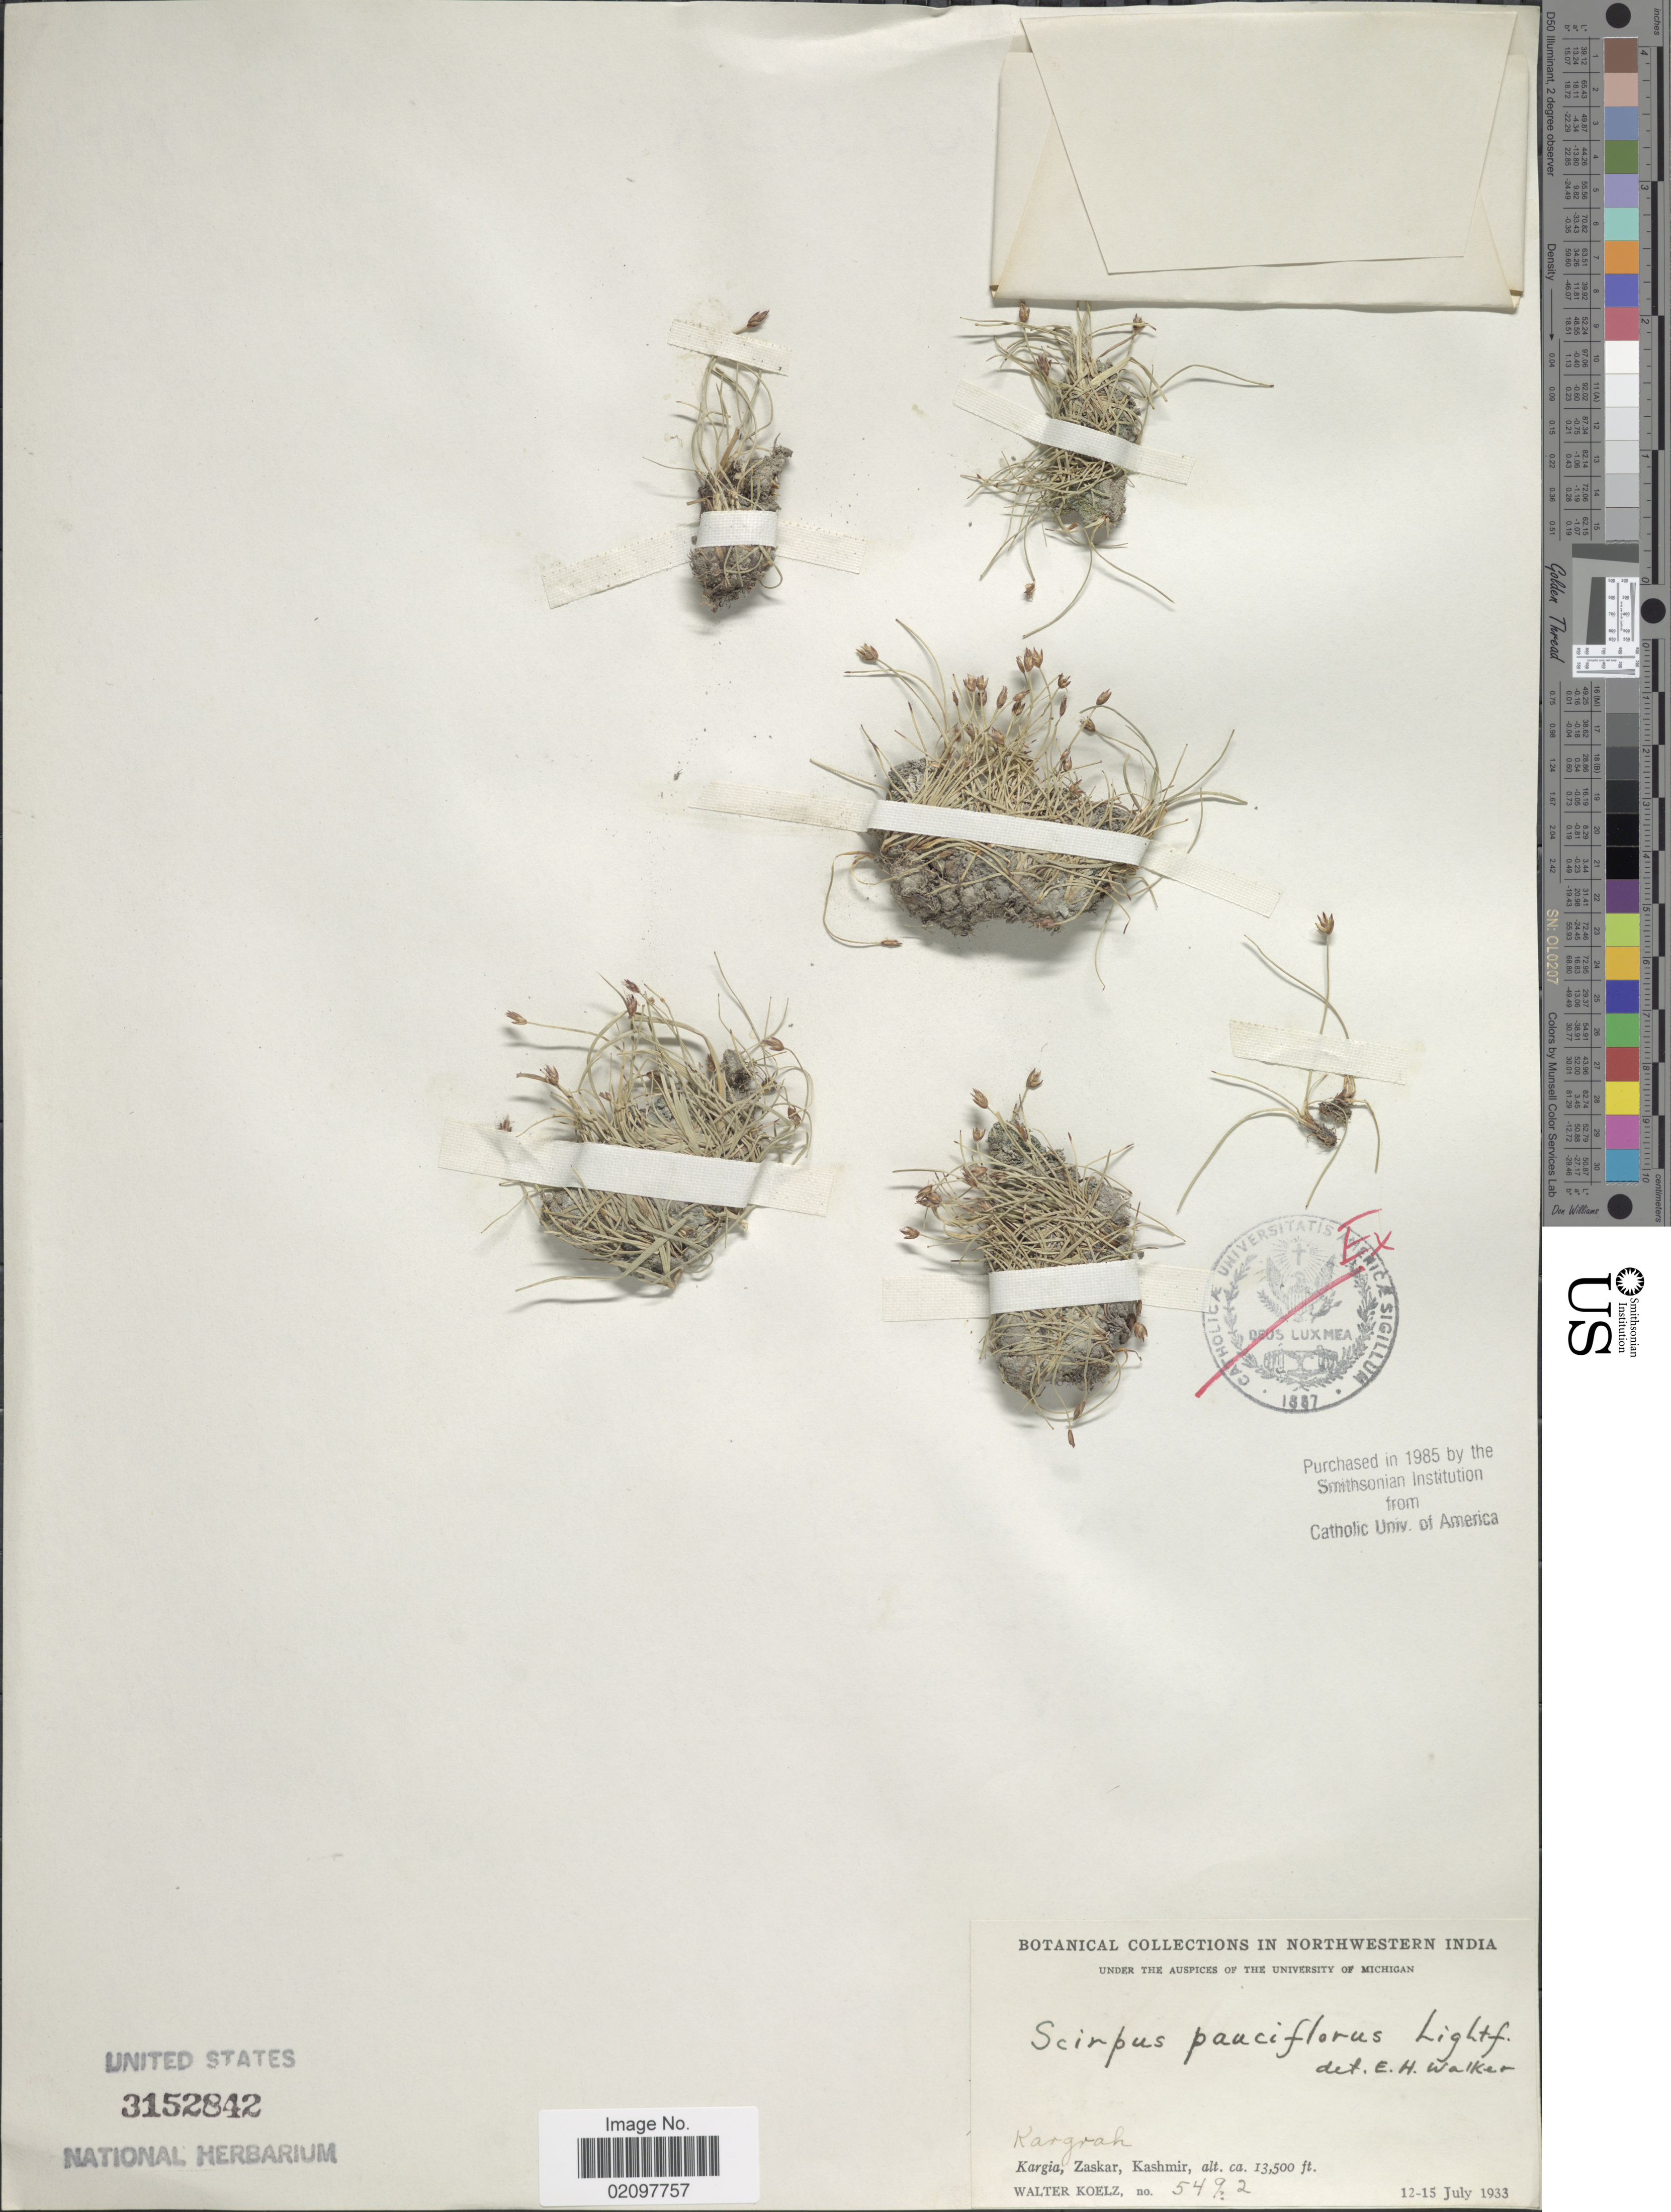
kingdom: Plantae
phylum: Tracheophyta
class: Liliopsida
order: Poales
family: Cyperaceae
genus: Eleocharis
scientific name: Eleocharis quinqueflora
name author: (Hartmann) O. Schwarz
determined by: Strong, Mark T., (BOT), Smithsonian Institution - National Museum of Natural History (UNITED STATES)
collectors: W. N. Koelz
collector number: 5492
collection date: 1933-07-12/1933-07-15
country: India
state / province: Jammu and Kashmir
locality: Northwestern India. Kargia, Zaskar, Kashmir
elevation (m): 4115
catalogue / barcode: US 3152842